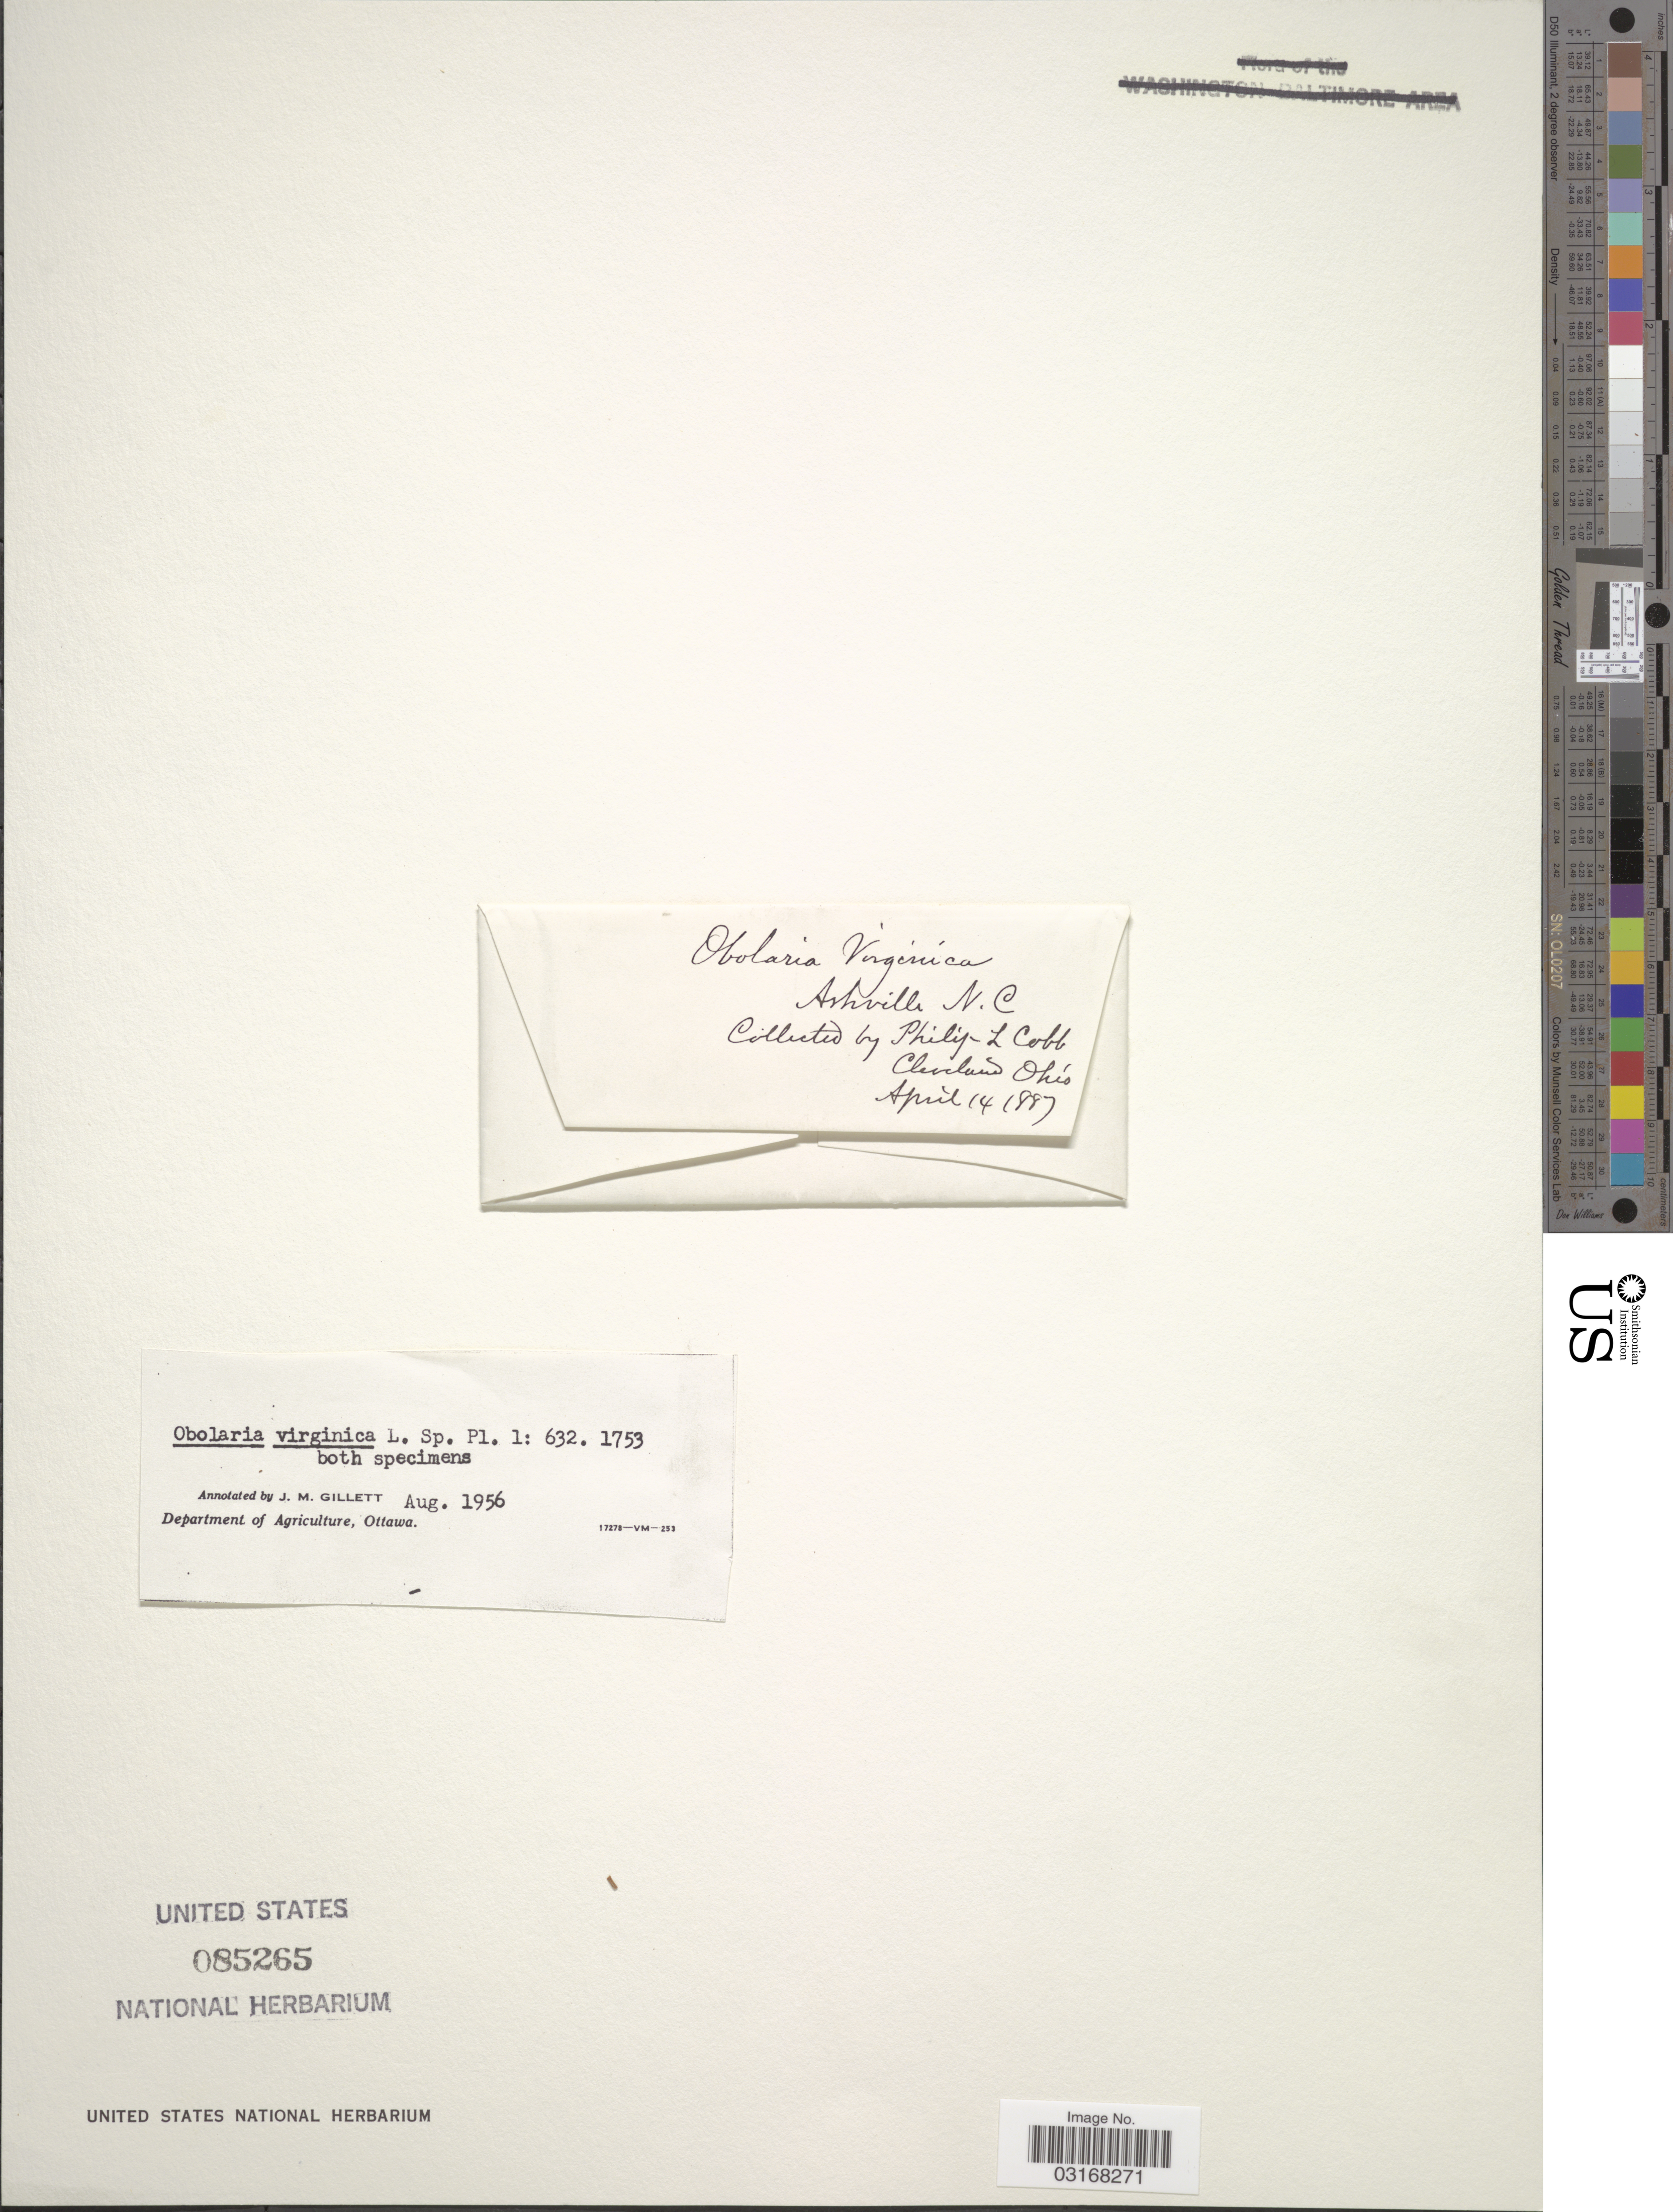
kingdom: Plantae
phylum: Tracheophyta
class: Magnoliopsida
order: Gentianales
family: Gentianaceae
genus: Obolaria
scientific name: Obolaria virginica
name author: L.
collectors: P. Cobb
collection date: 1887-04-14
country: United States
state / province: North Carolina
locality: Ashville N. C.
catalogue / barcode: US 85265